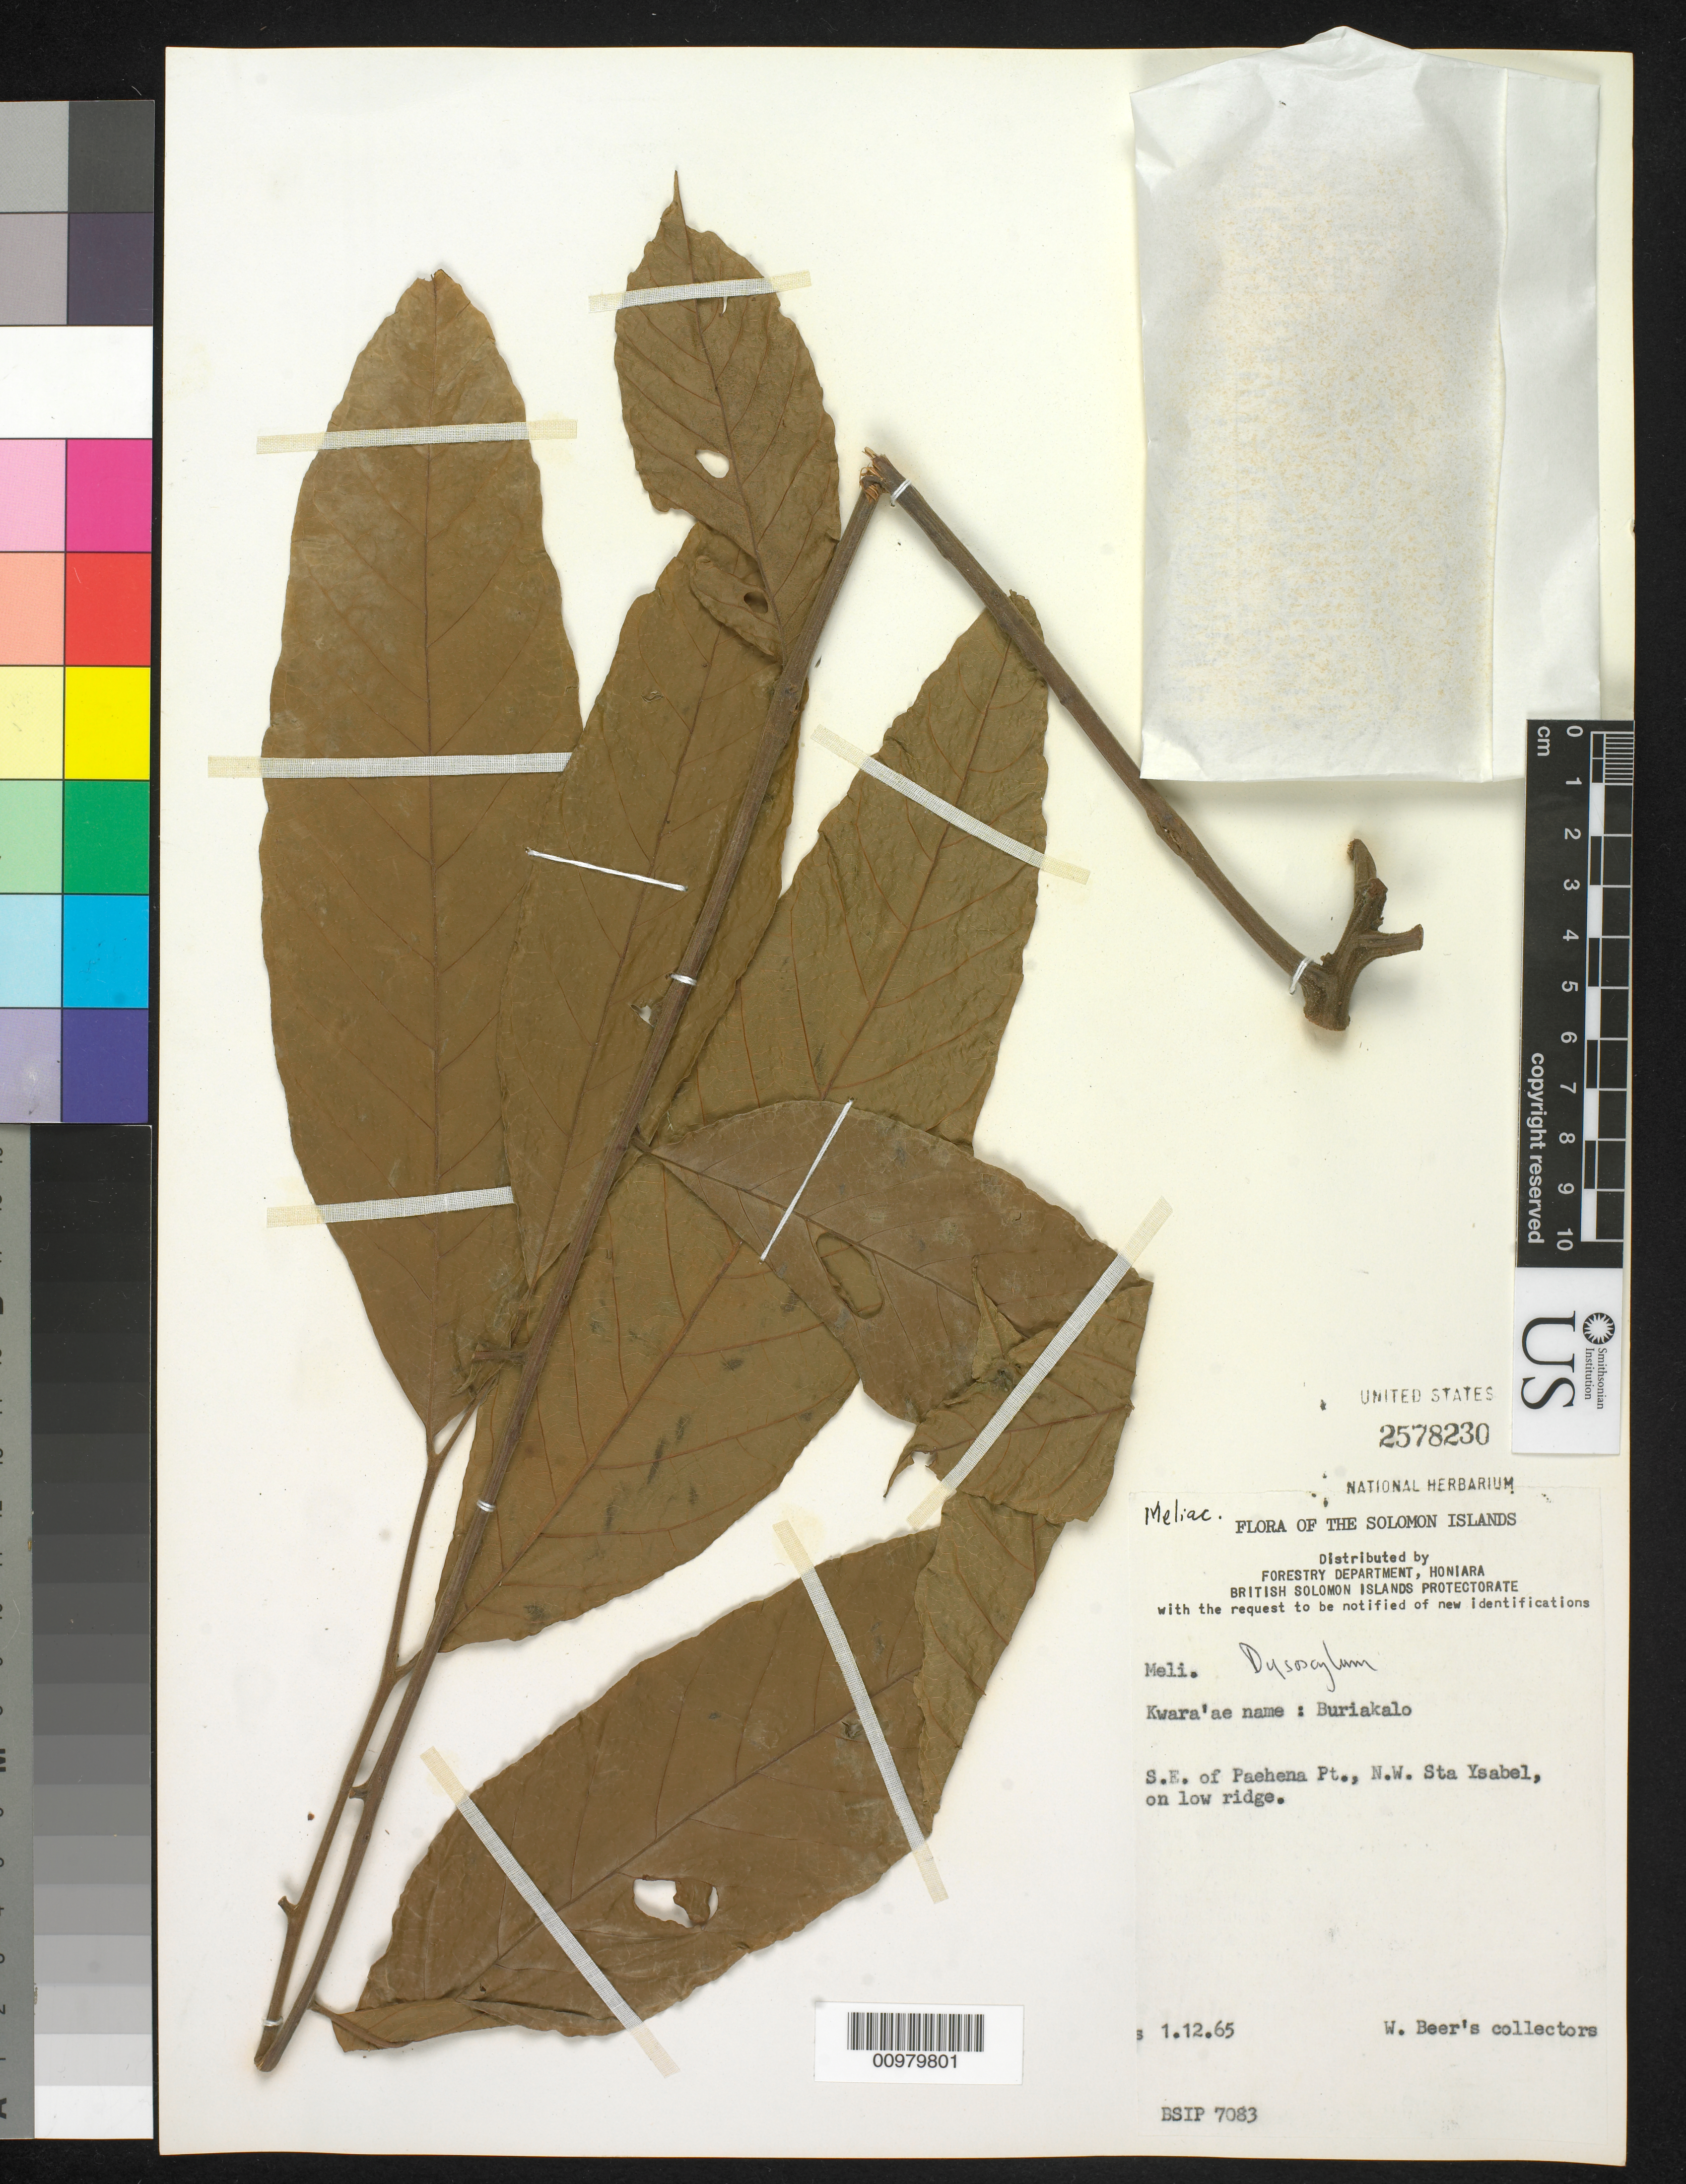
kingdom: Plantae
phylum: Tracheophyta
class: Magnoliopsida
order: Sapindales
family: Meliaceae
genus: Dysoxylum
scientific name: Dysoxylum sp.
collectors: W. Beer's Collectors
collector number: BSIP 7083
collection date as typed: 12 Jan 1965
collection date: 1965-01-12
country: Solomon Islands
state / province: Isabel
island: Santa Isabel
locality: S. E. of Paehena Pt. (Solomon Islands)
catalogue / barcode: US 2578230